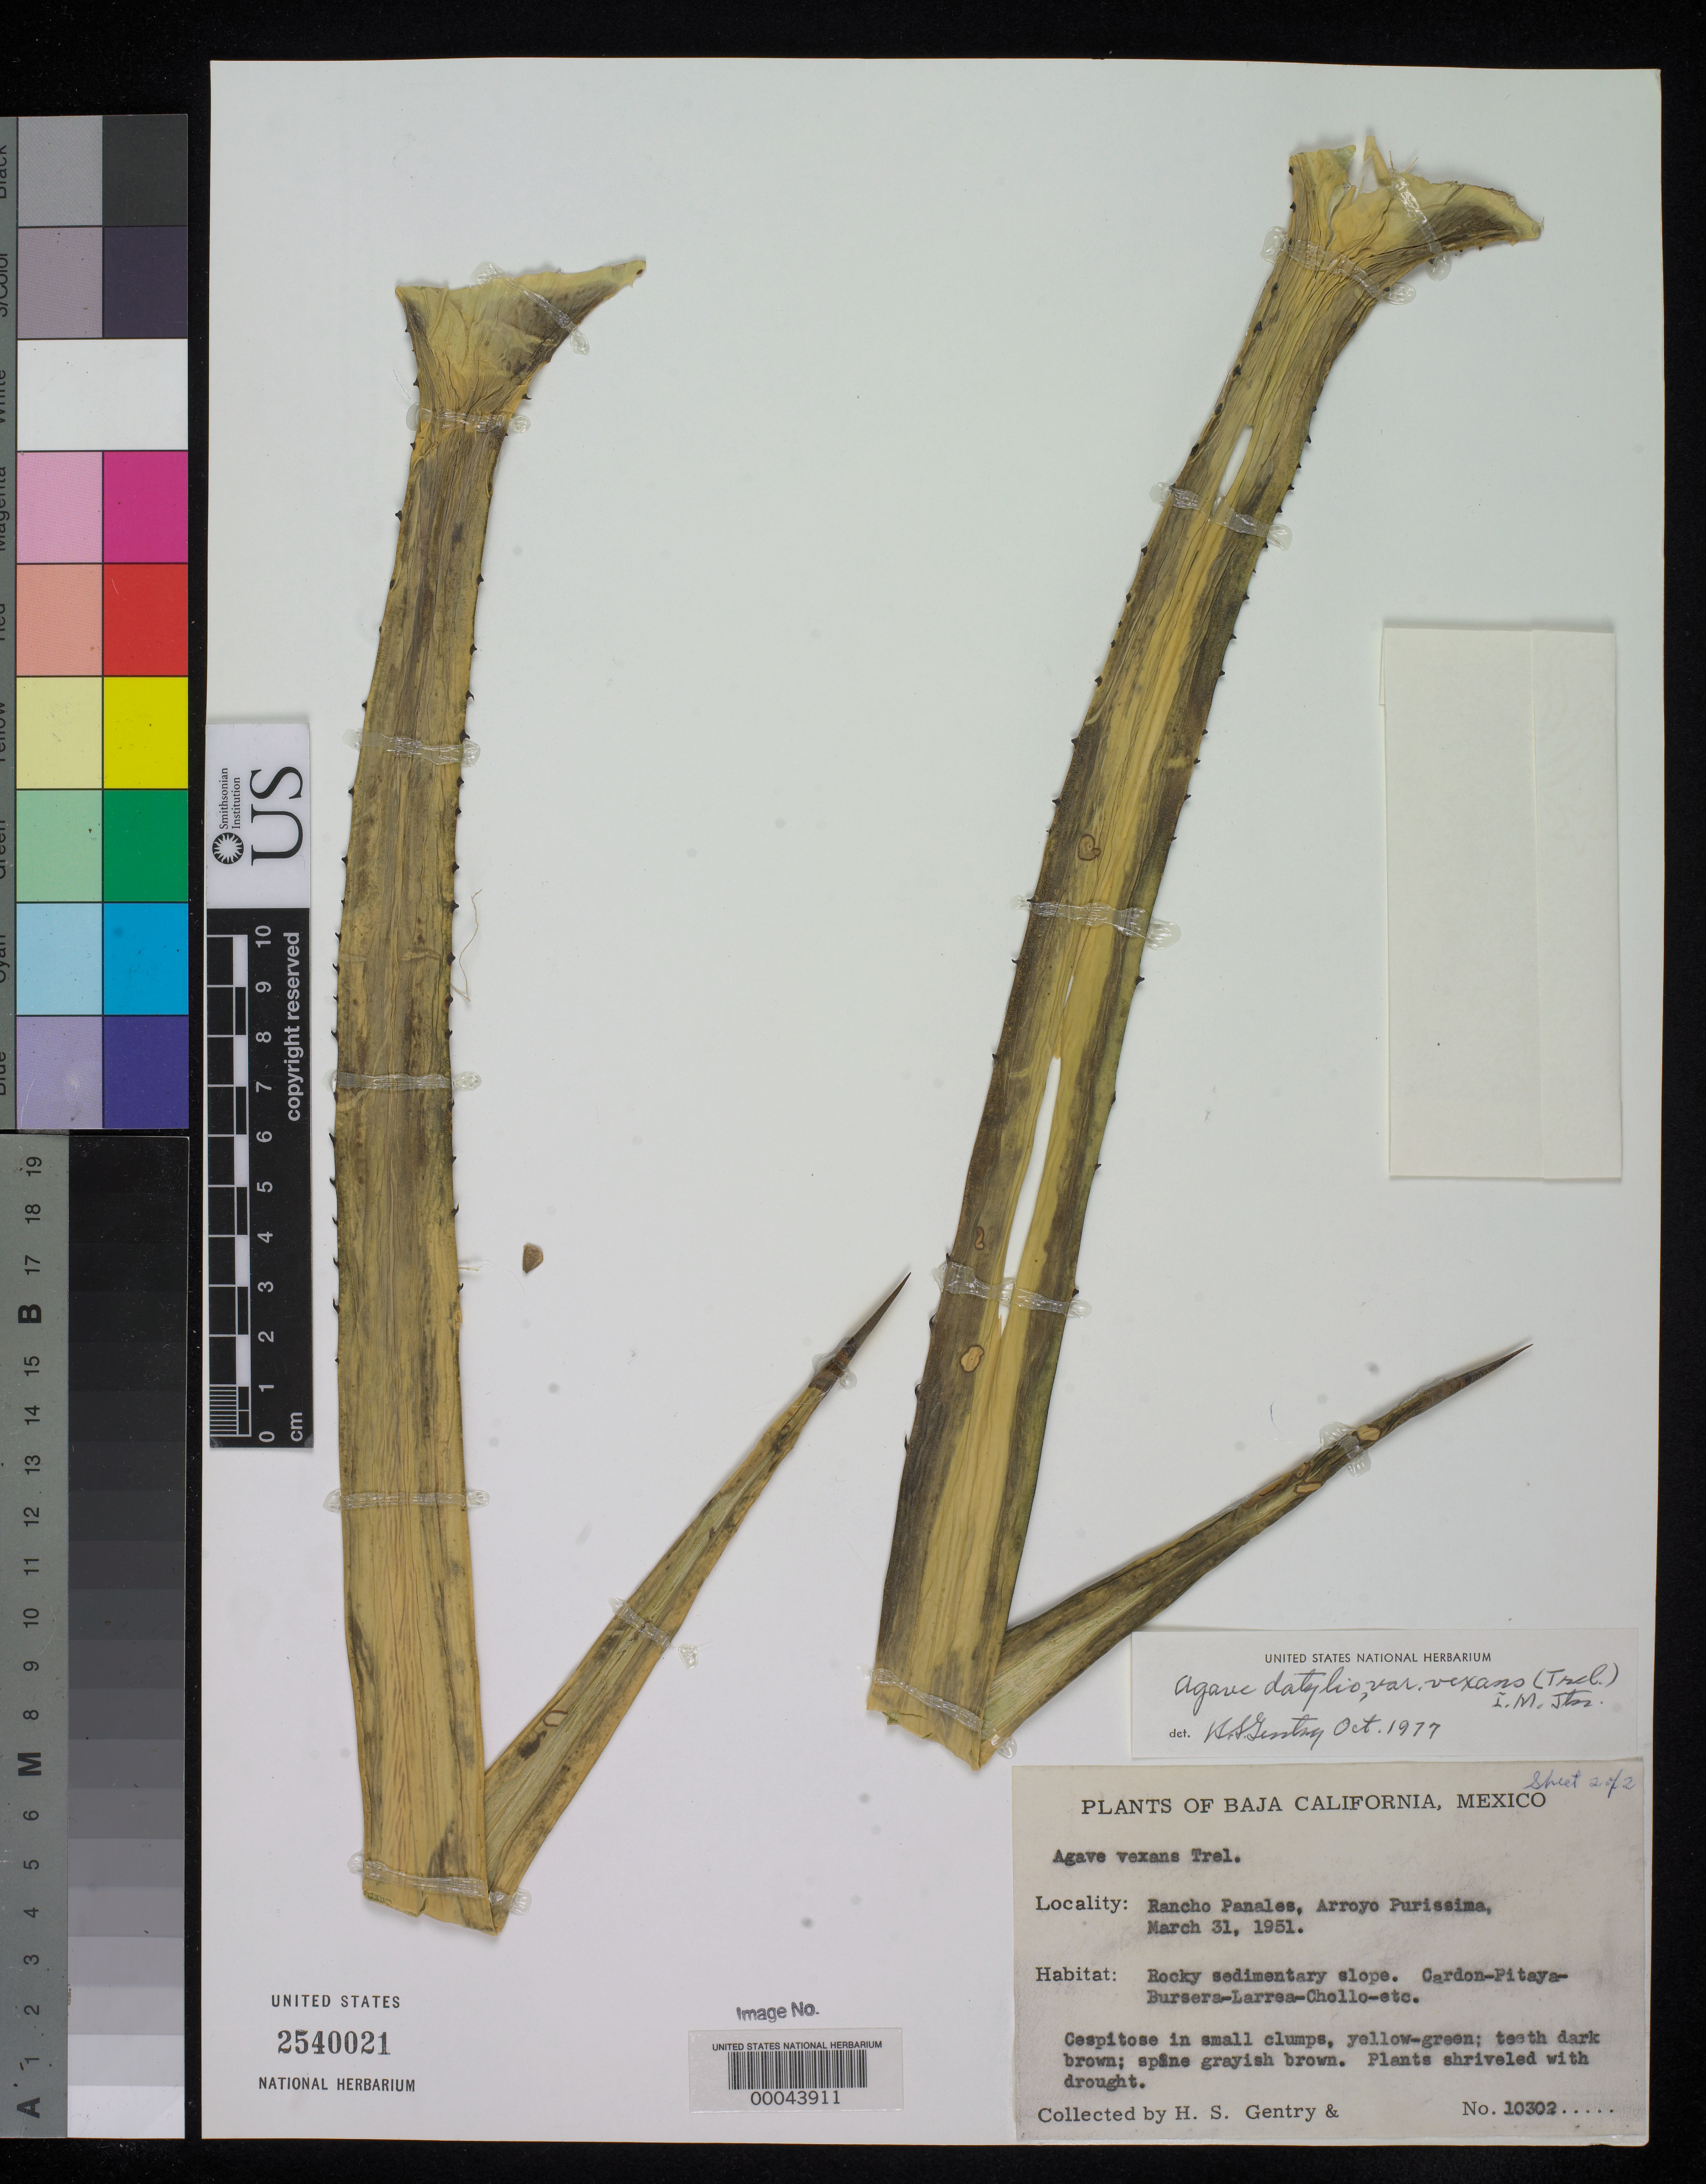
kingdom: Plantae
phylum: Tracheophyta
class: Liliopsida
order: Asparagales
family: Asparagaceae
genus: Agave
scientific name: Agave datylio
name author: F.A.C. Weber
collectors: H. S. Gentry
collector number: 10302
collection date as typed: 31 Mar 1951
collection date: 1951-03-31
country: Mexico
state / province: Baja California Sur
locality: Rancho Panales, Arroyo Purissima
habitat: Rocky sedimentary slope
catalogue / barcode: US 2540021